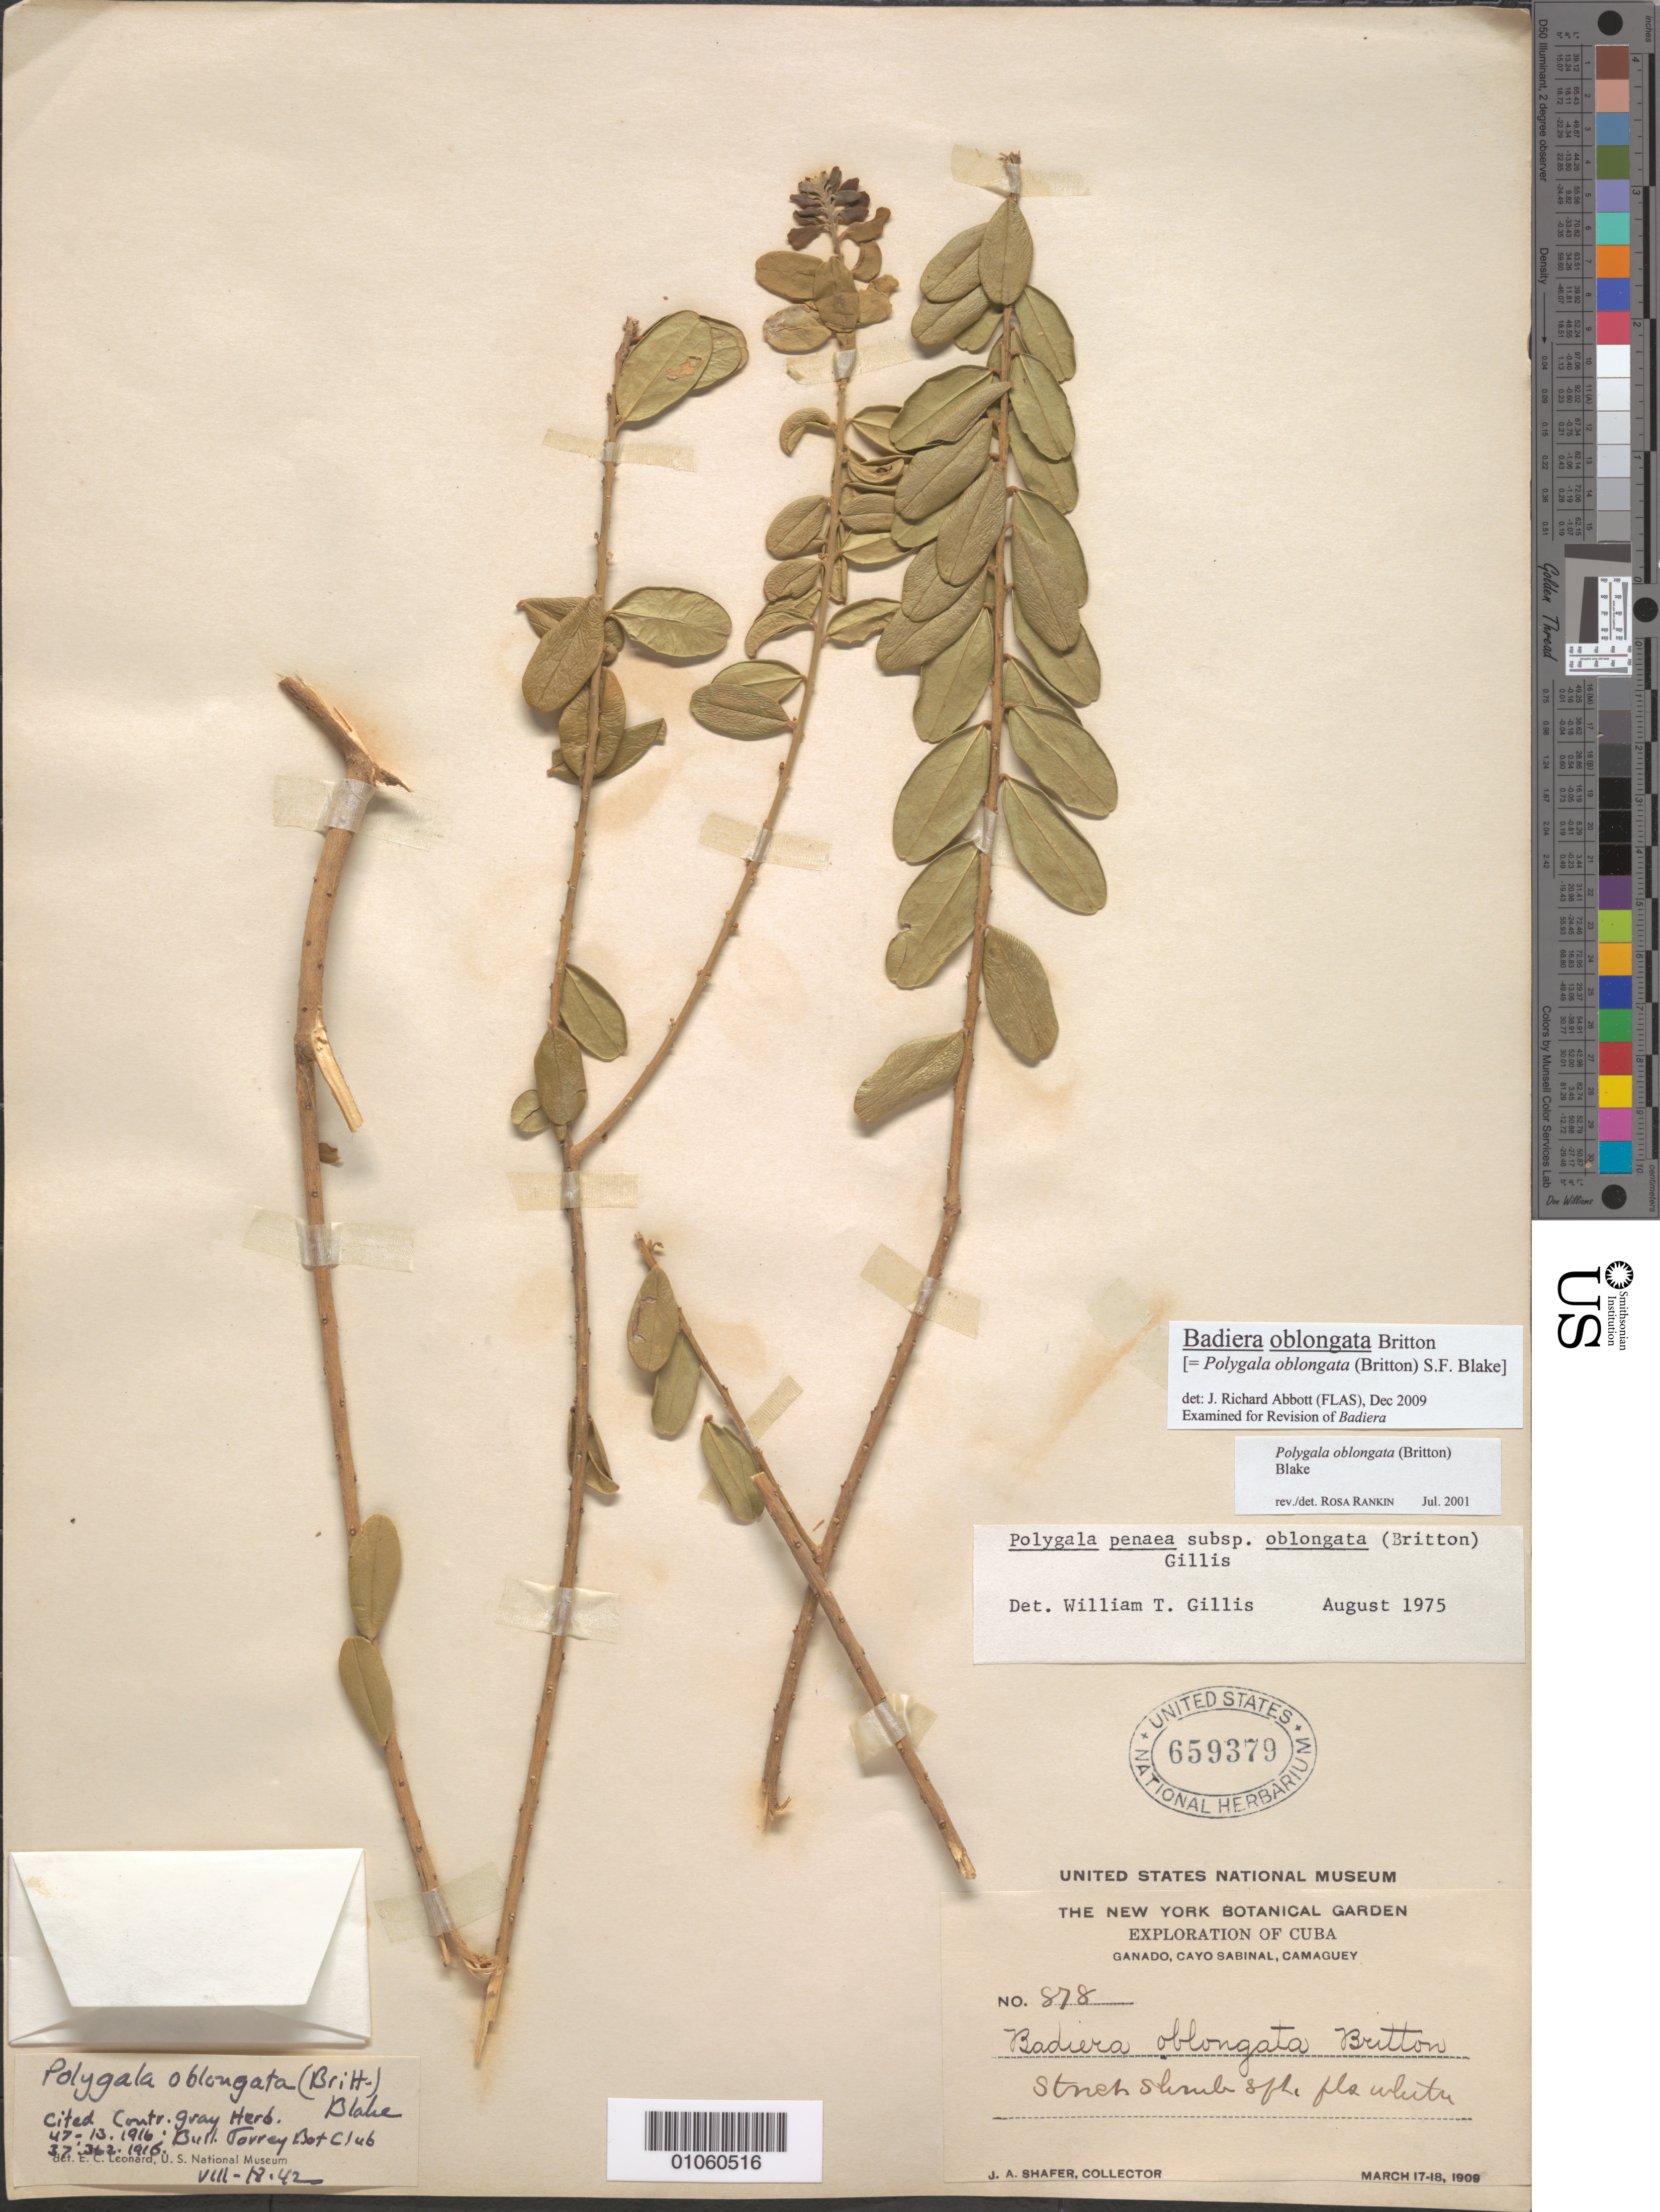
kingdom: Plantae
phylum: Tracheophyta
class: Magnoliopsida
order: Fabales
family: Polygalaceae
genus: Badiera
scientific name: Badiera oblongata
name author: Britton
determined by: Abbott, J. R., (FLAS)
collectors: J. A. Shafer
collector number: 878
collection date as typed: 17 Mar 1909 to 18 Mar 1909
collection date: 1909-03-17/1909-03-18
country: Cuba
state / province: Camagüey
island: Cuba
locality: Ganado, Cayo Sabinal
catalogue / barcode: US 659379